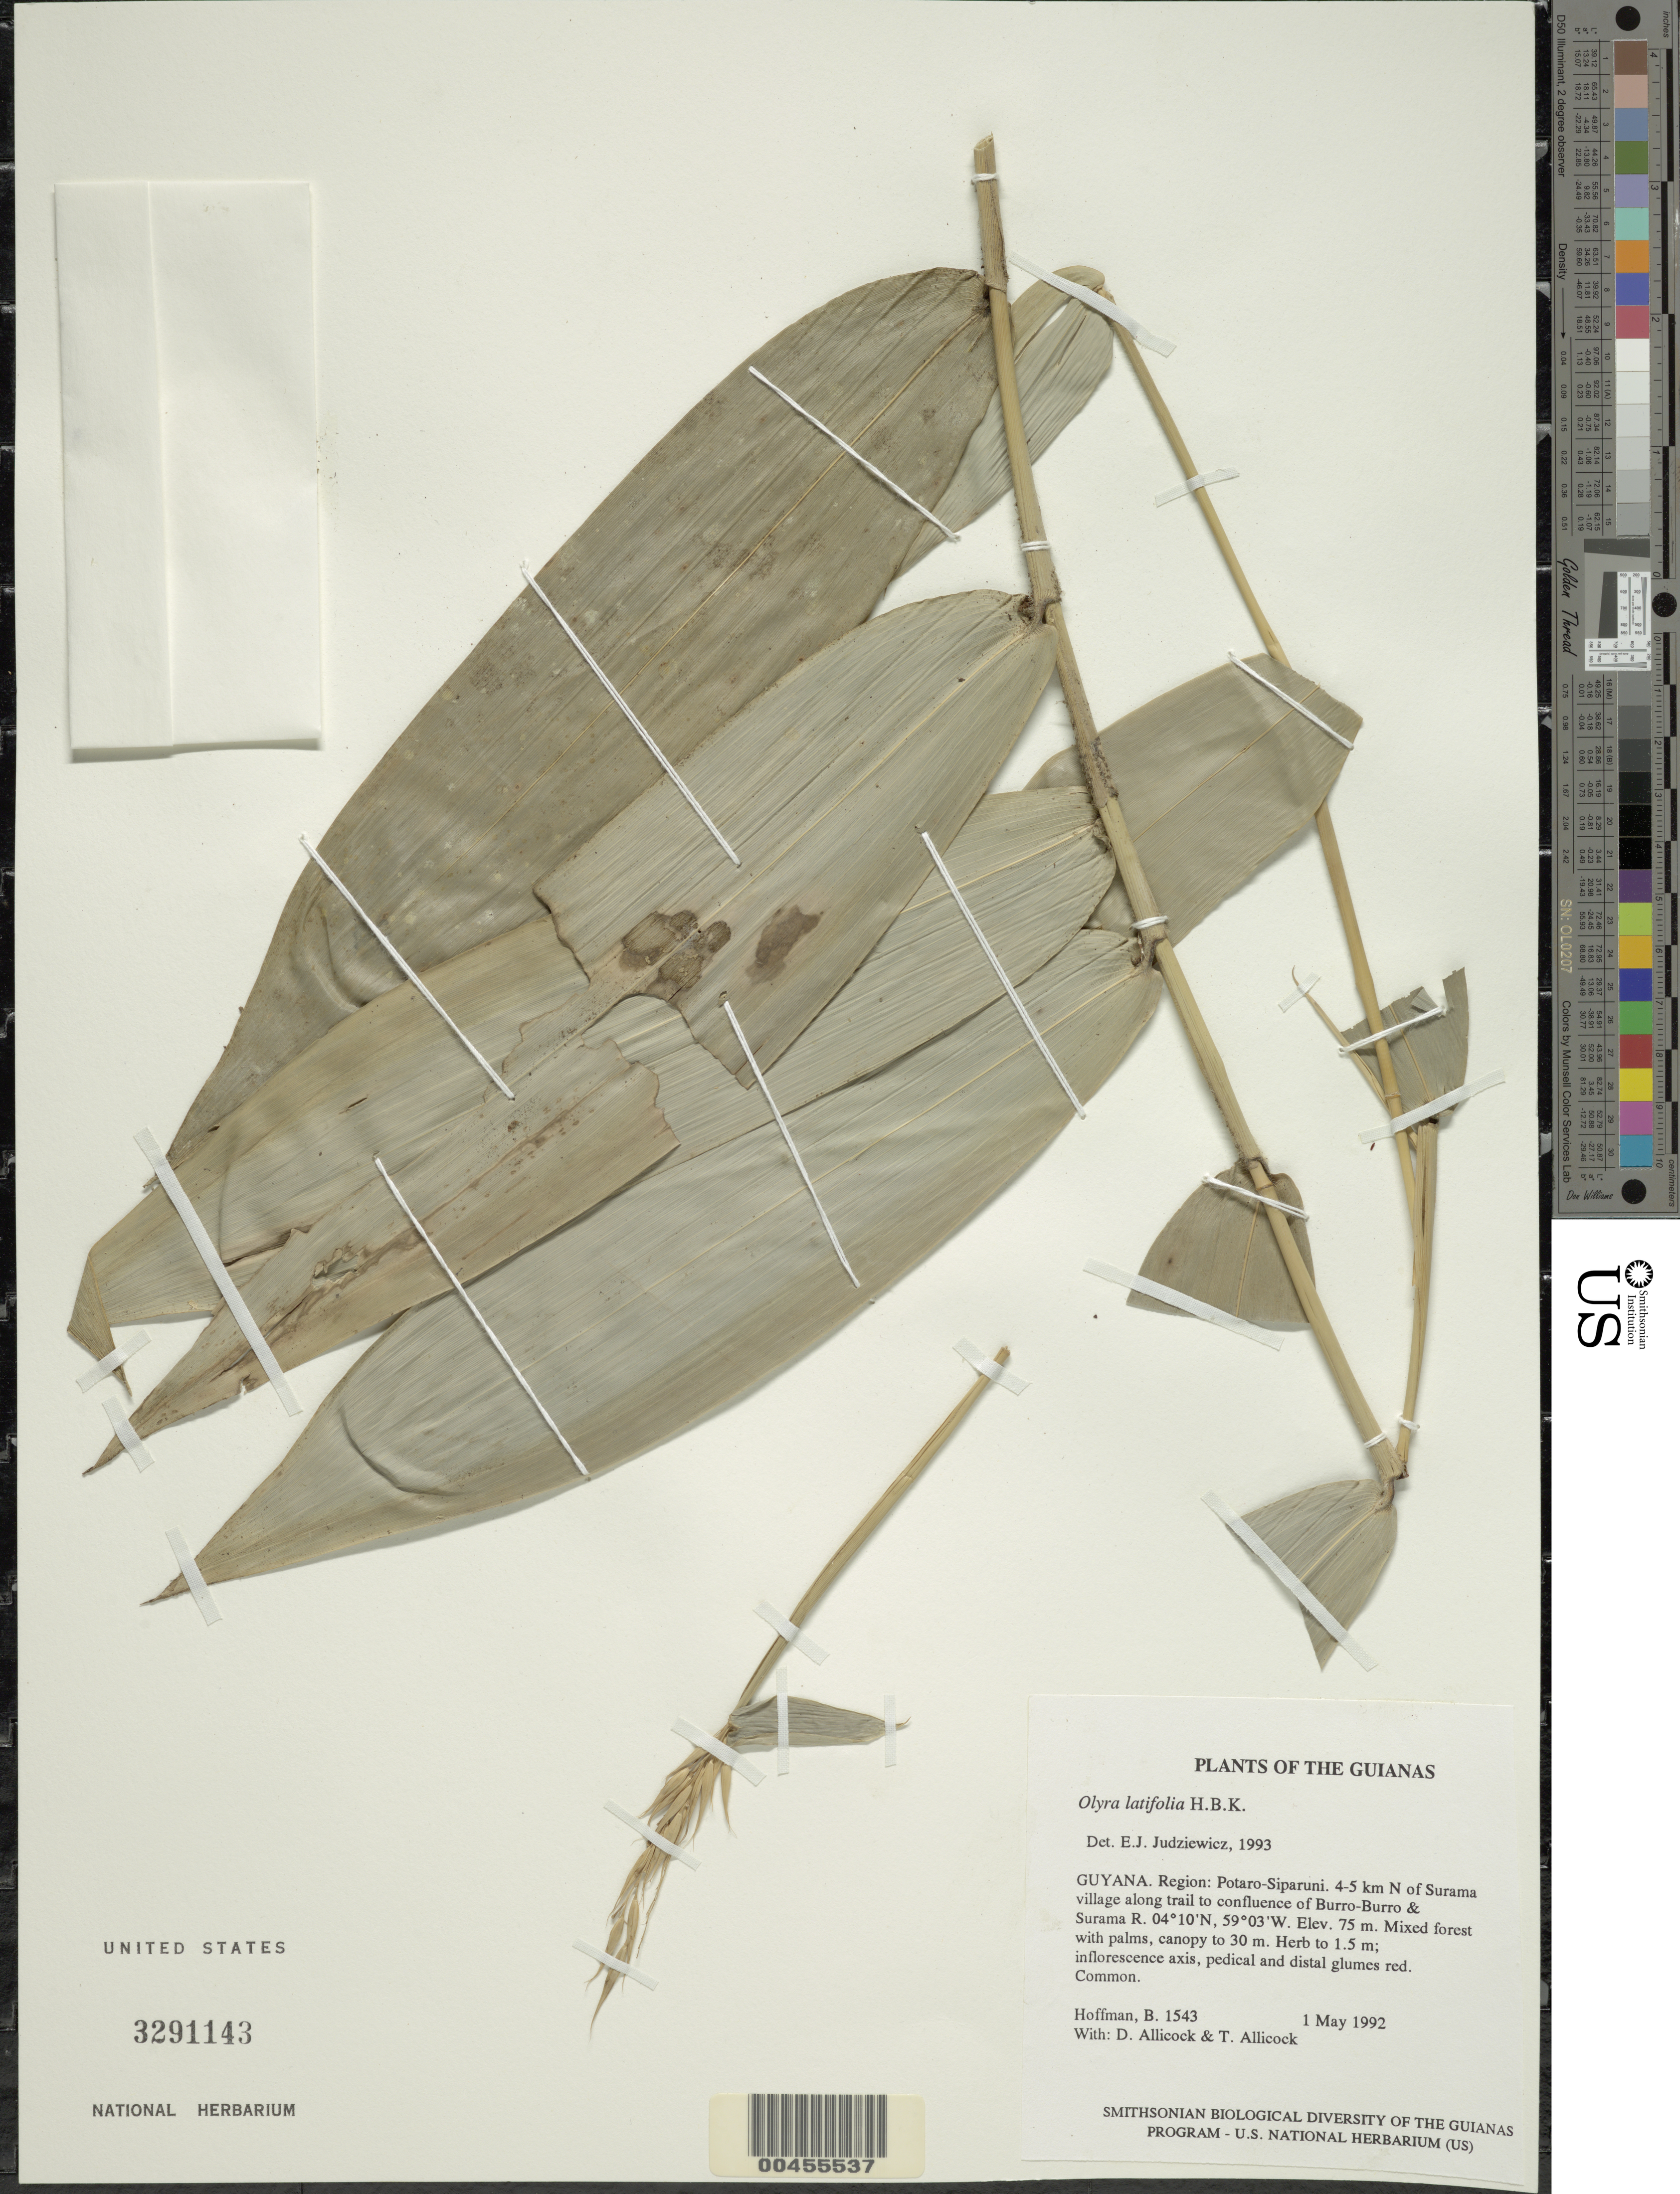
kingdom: Plantae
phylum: Tracheophyta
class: Liliopsida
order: Poales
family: Poaceae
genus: Olyra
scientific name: Olyra latifolia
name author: L.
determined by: Judziewicz, E. J.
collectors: B. Hoffman, D. Allicock & T. Allicock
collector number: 1543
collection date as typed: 1 May 1992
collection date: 1992-05-01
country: Guyana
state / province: Potaro-Siparuni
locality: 4-5 km N of Surama village along trail to confluence of Burro-Burro & Surama Rivers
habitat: Mixed forest with palms, canopy to 30 m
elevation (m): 75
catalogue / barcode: US 3291143